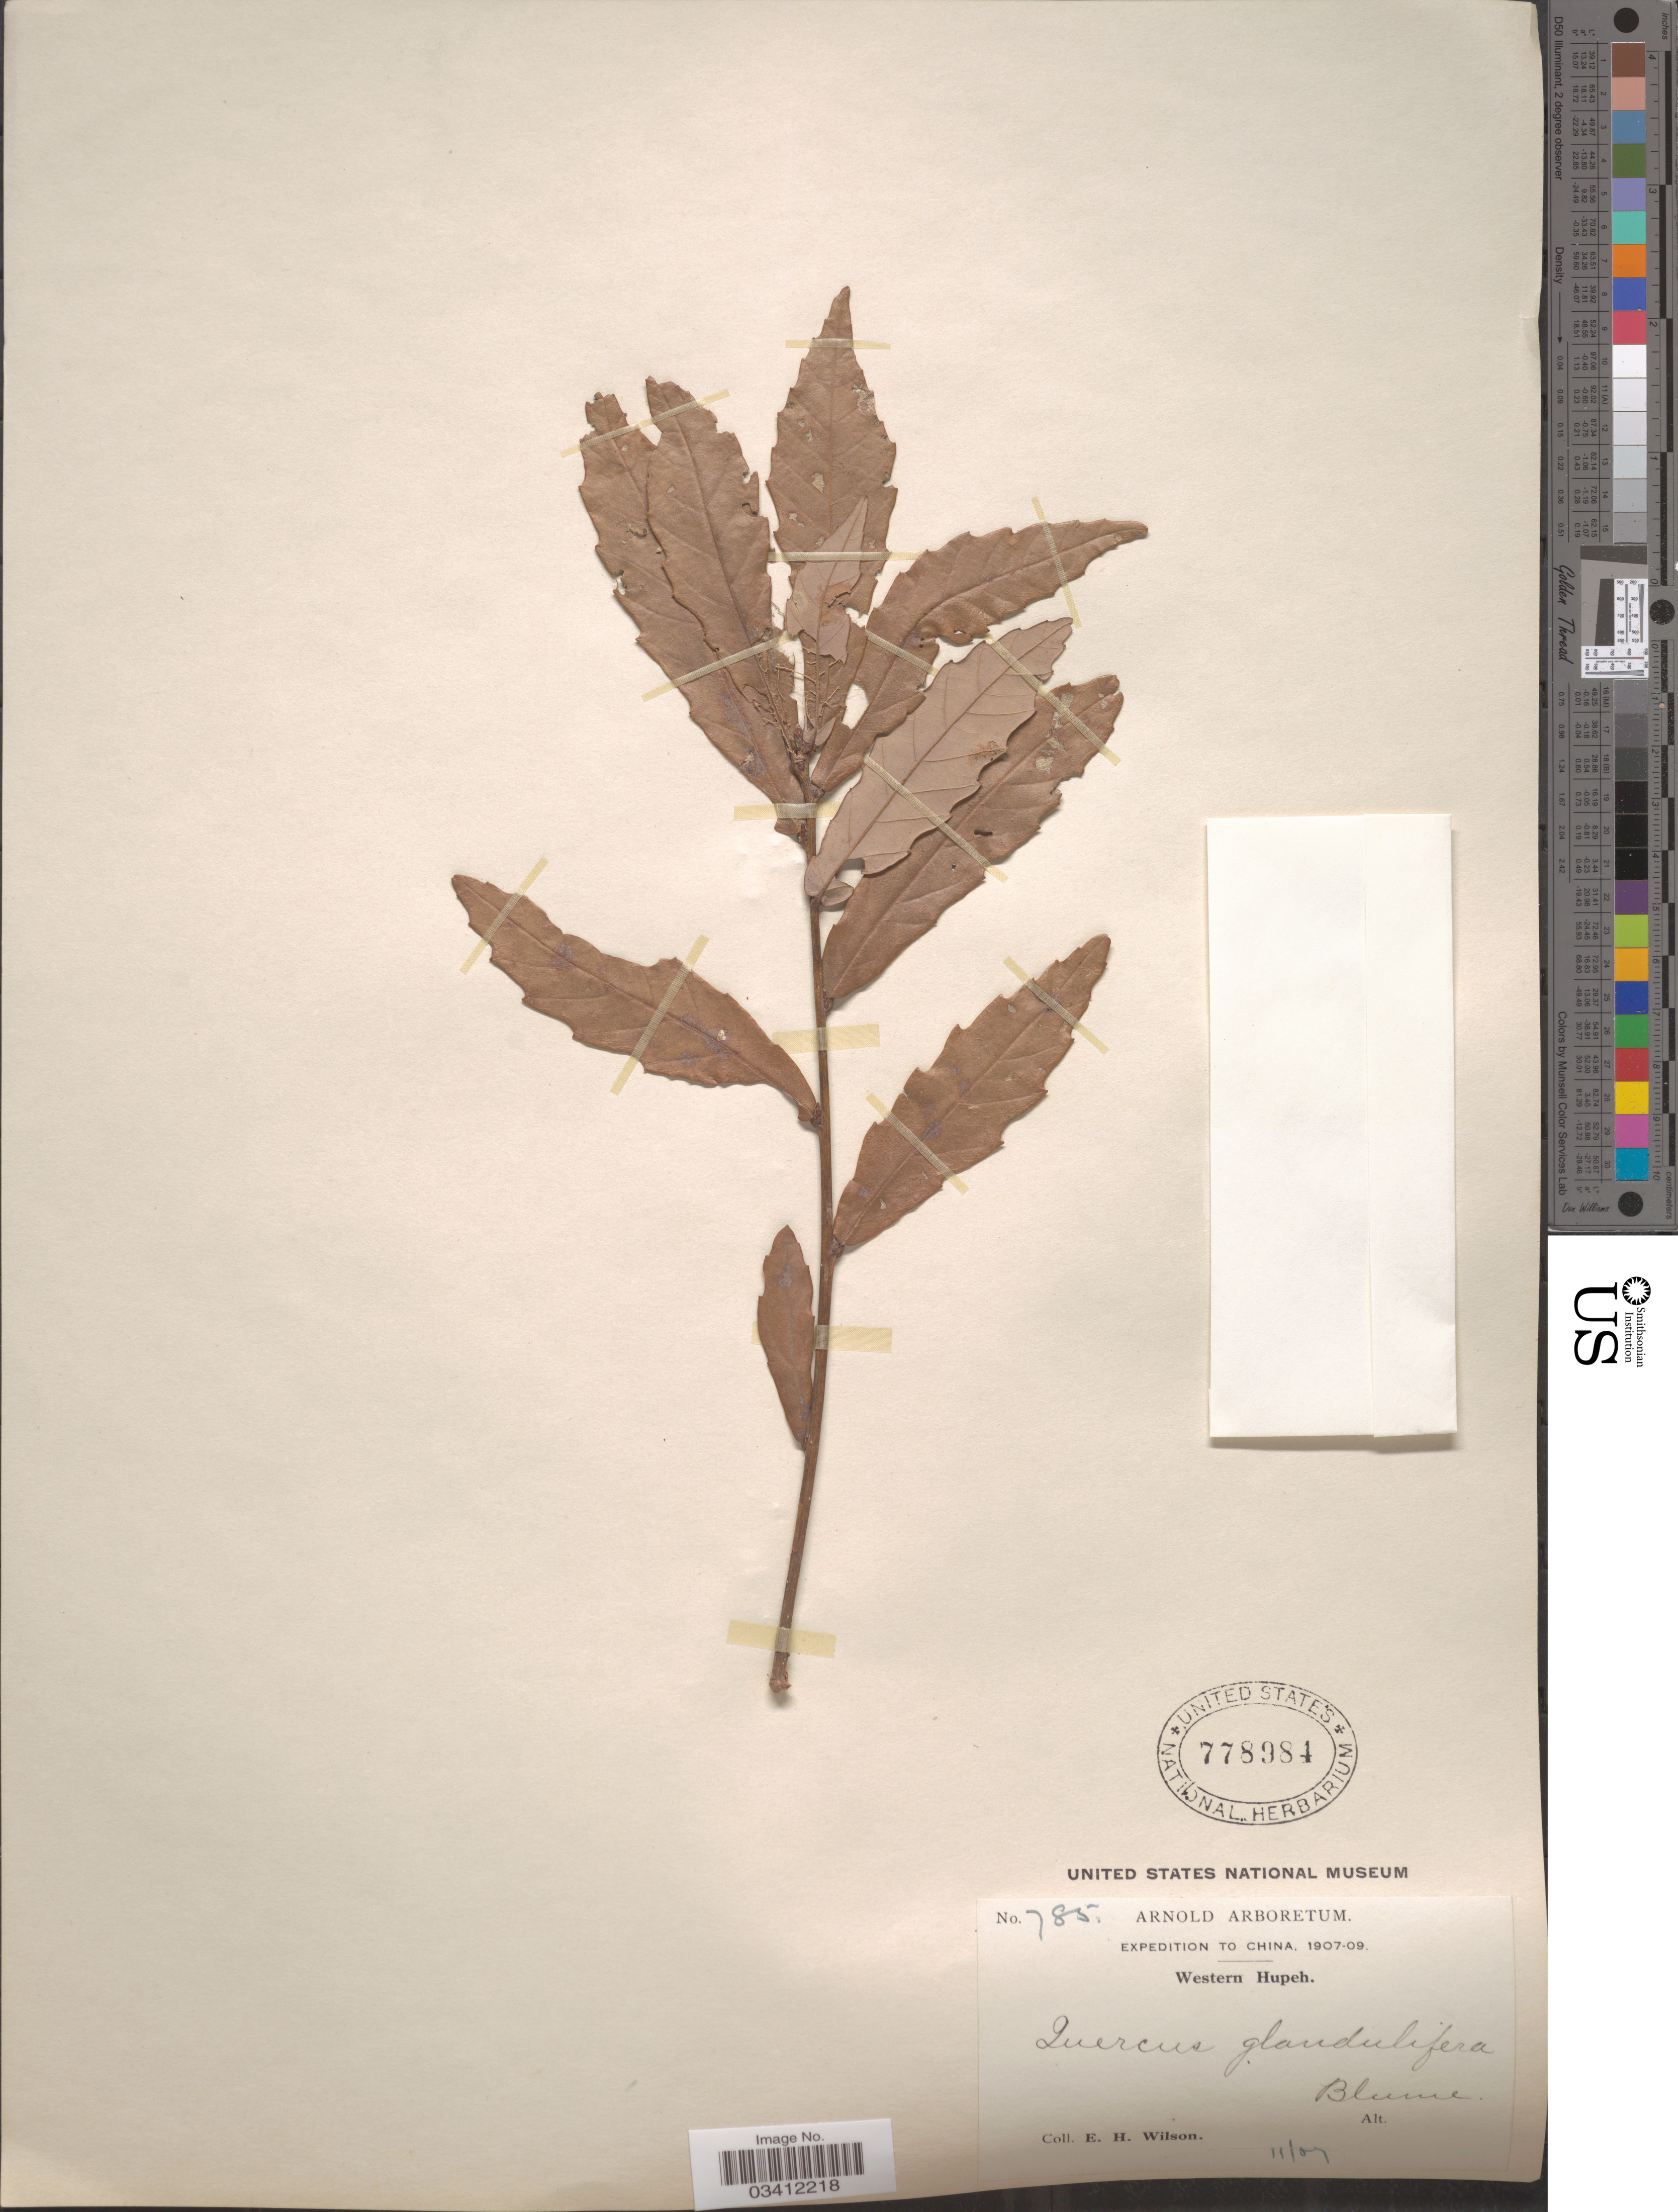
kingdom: Plantae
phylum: Tracheophyta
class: Magnoliopsida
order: Fagales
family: Fagaceae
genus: Quercus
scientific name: Quercus serrata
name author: Thunb.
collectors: E. Wilson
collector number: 785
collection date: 1907-11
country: China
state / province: Hubei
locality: Western Hupeh.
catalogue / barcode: US 778984